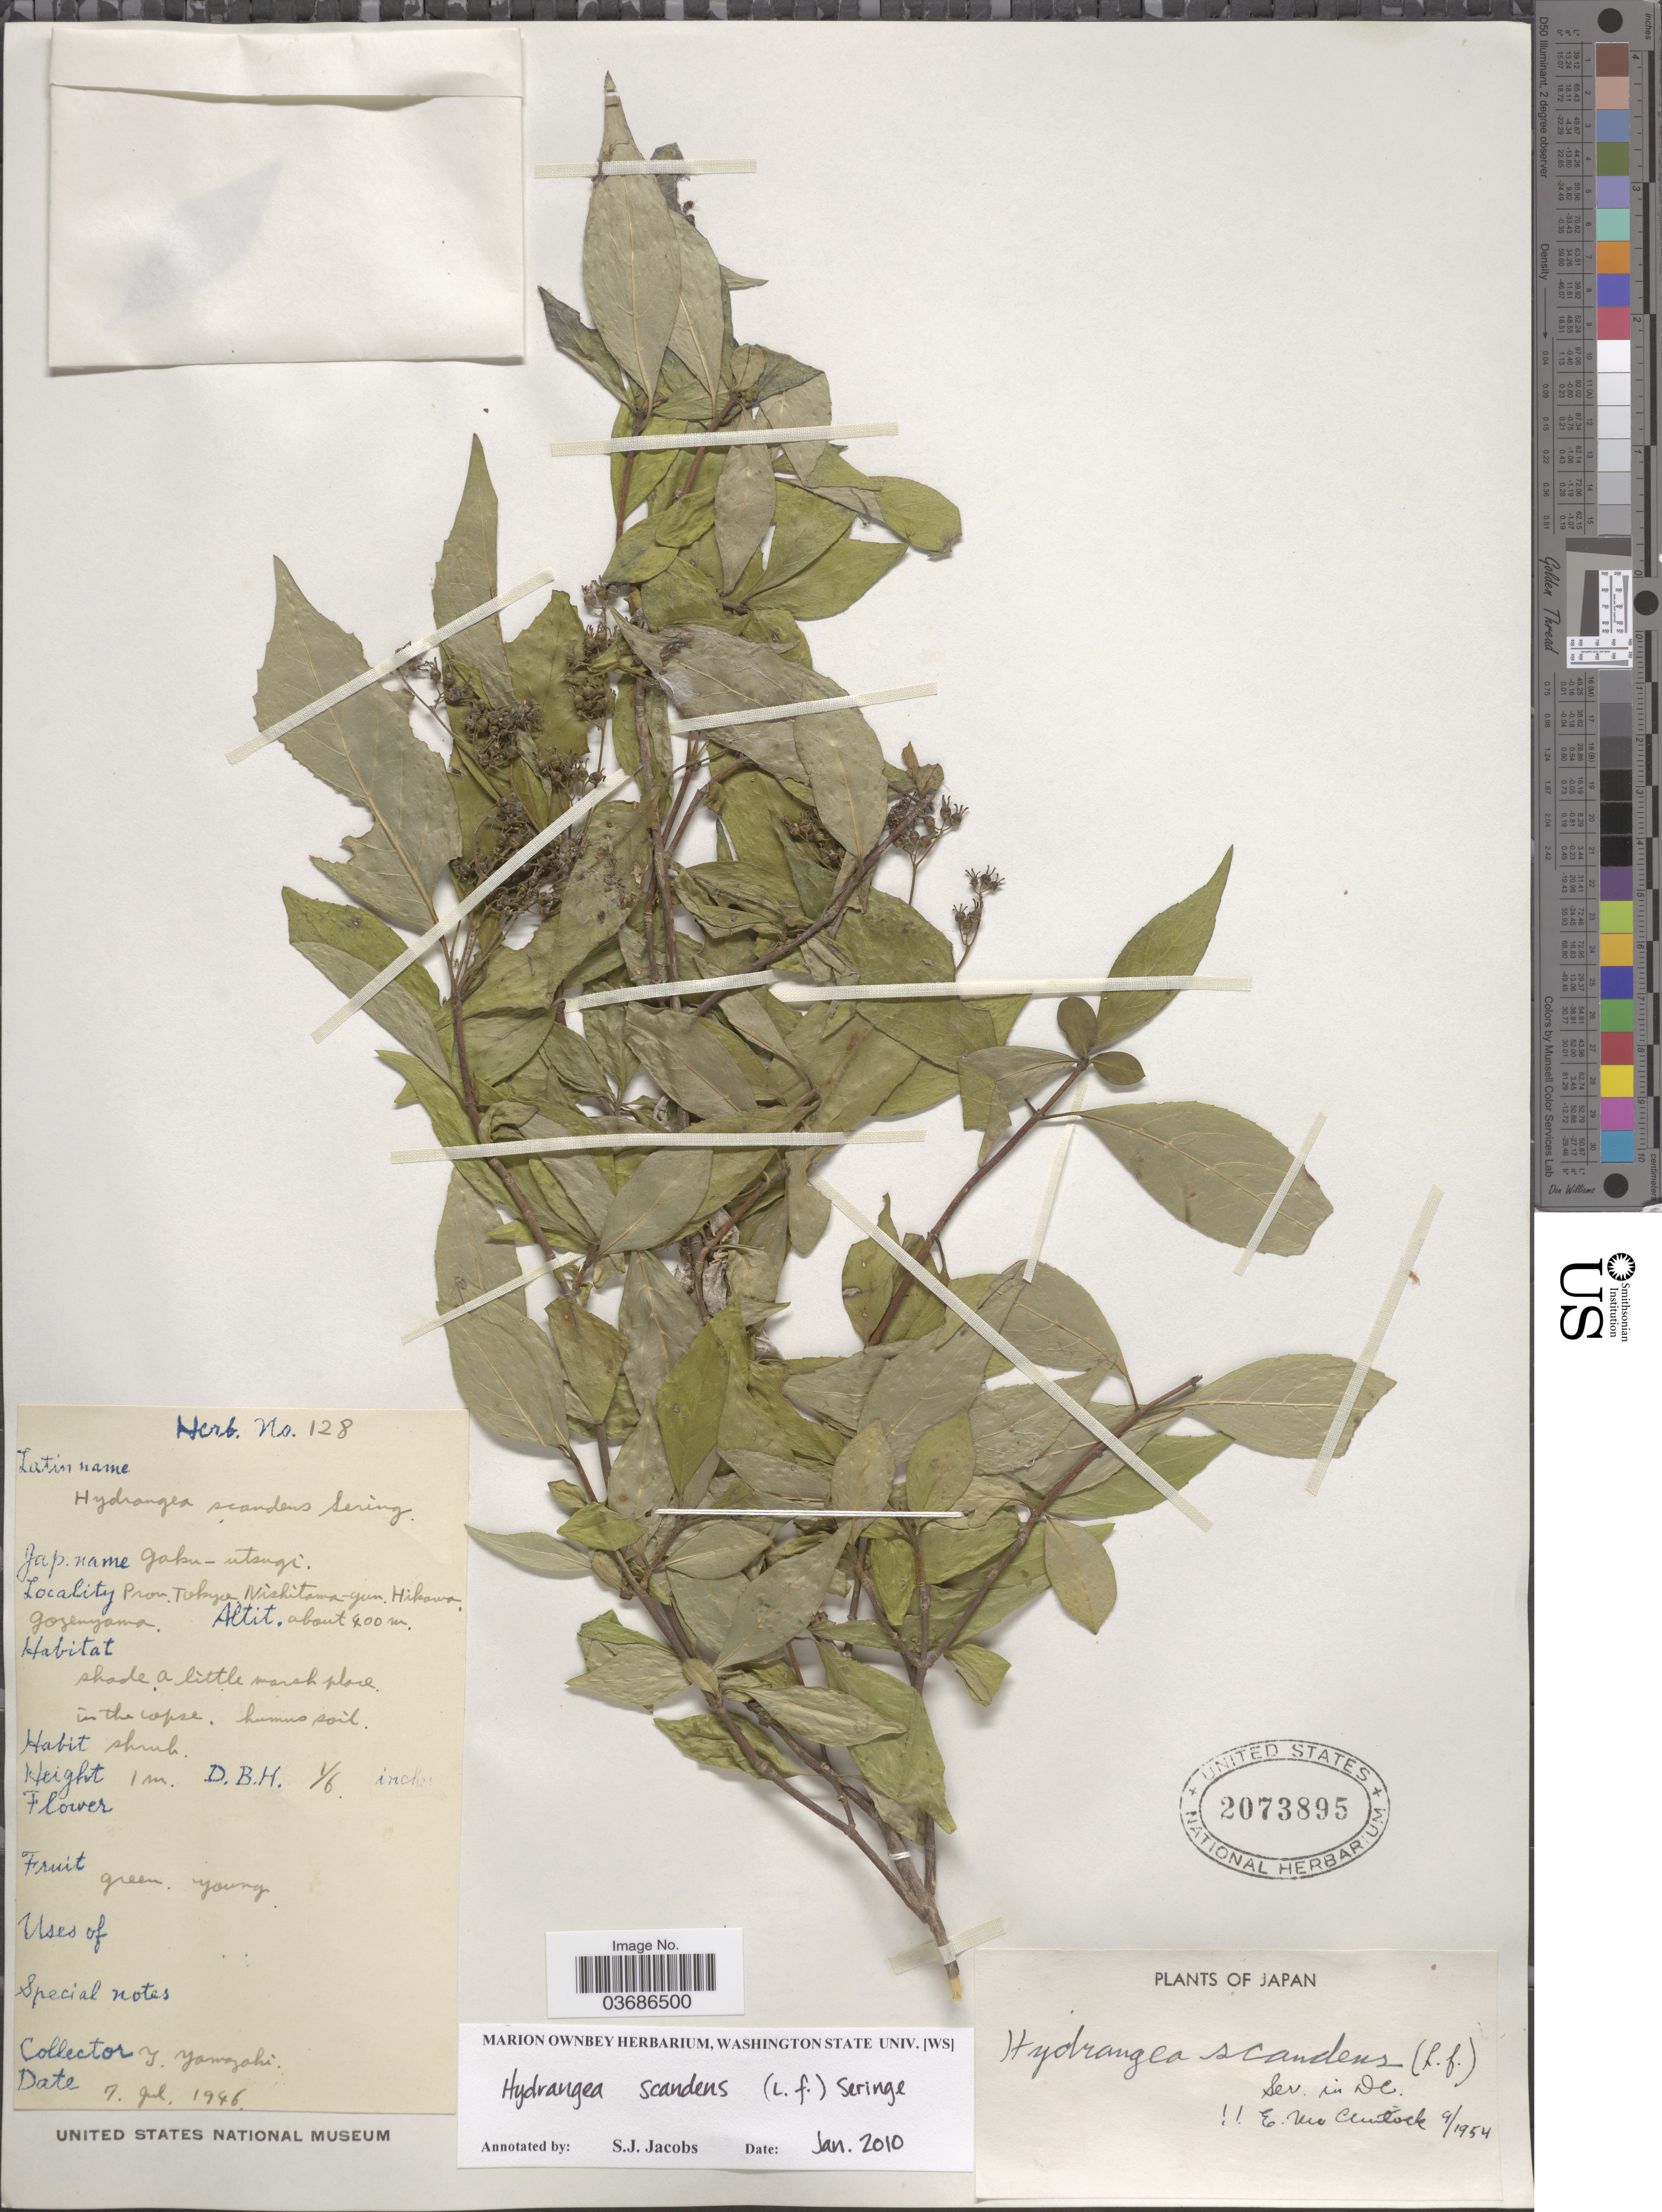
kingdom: Plantae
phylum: Tracheophyta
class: Magnoliopsida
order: Cornales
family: Hydrangeaceae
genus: Hydrangea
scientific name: Hydrangea scandens var. scandens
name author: (L. f.) Ser.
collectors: T. Yamazaki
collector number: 128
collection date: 1946-07-07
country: Japan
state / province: Tokyo, Federal City of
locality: Prov. Tokyo Nishitama-gun. Hikawa, Gozenyama.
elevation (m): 400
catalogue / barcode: US 2073895